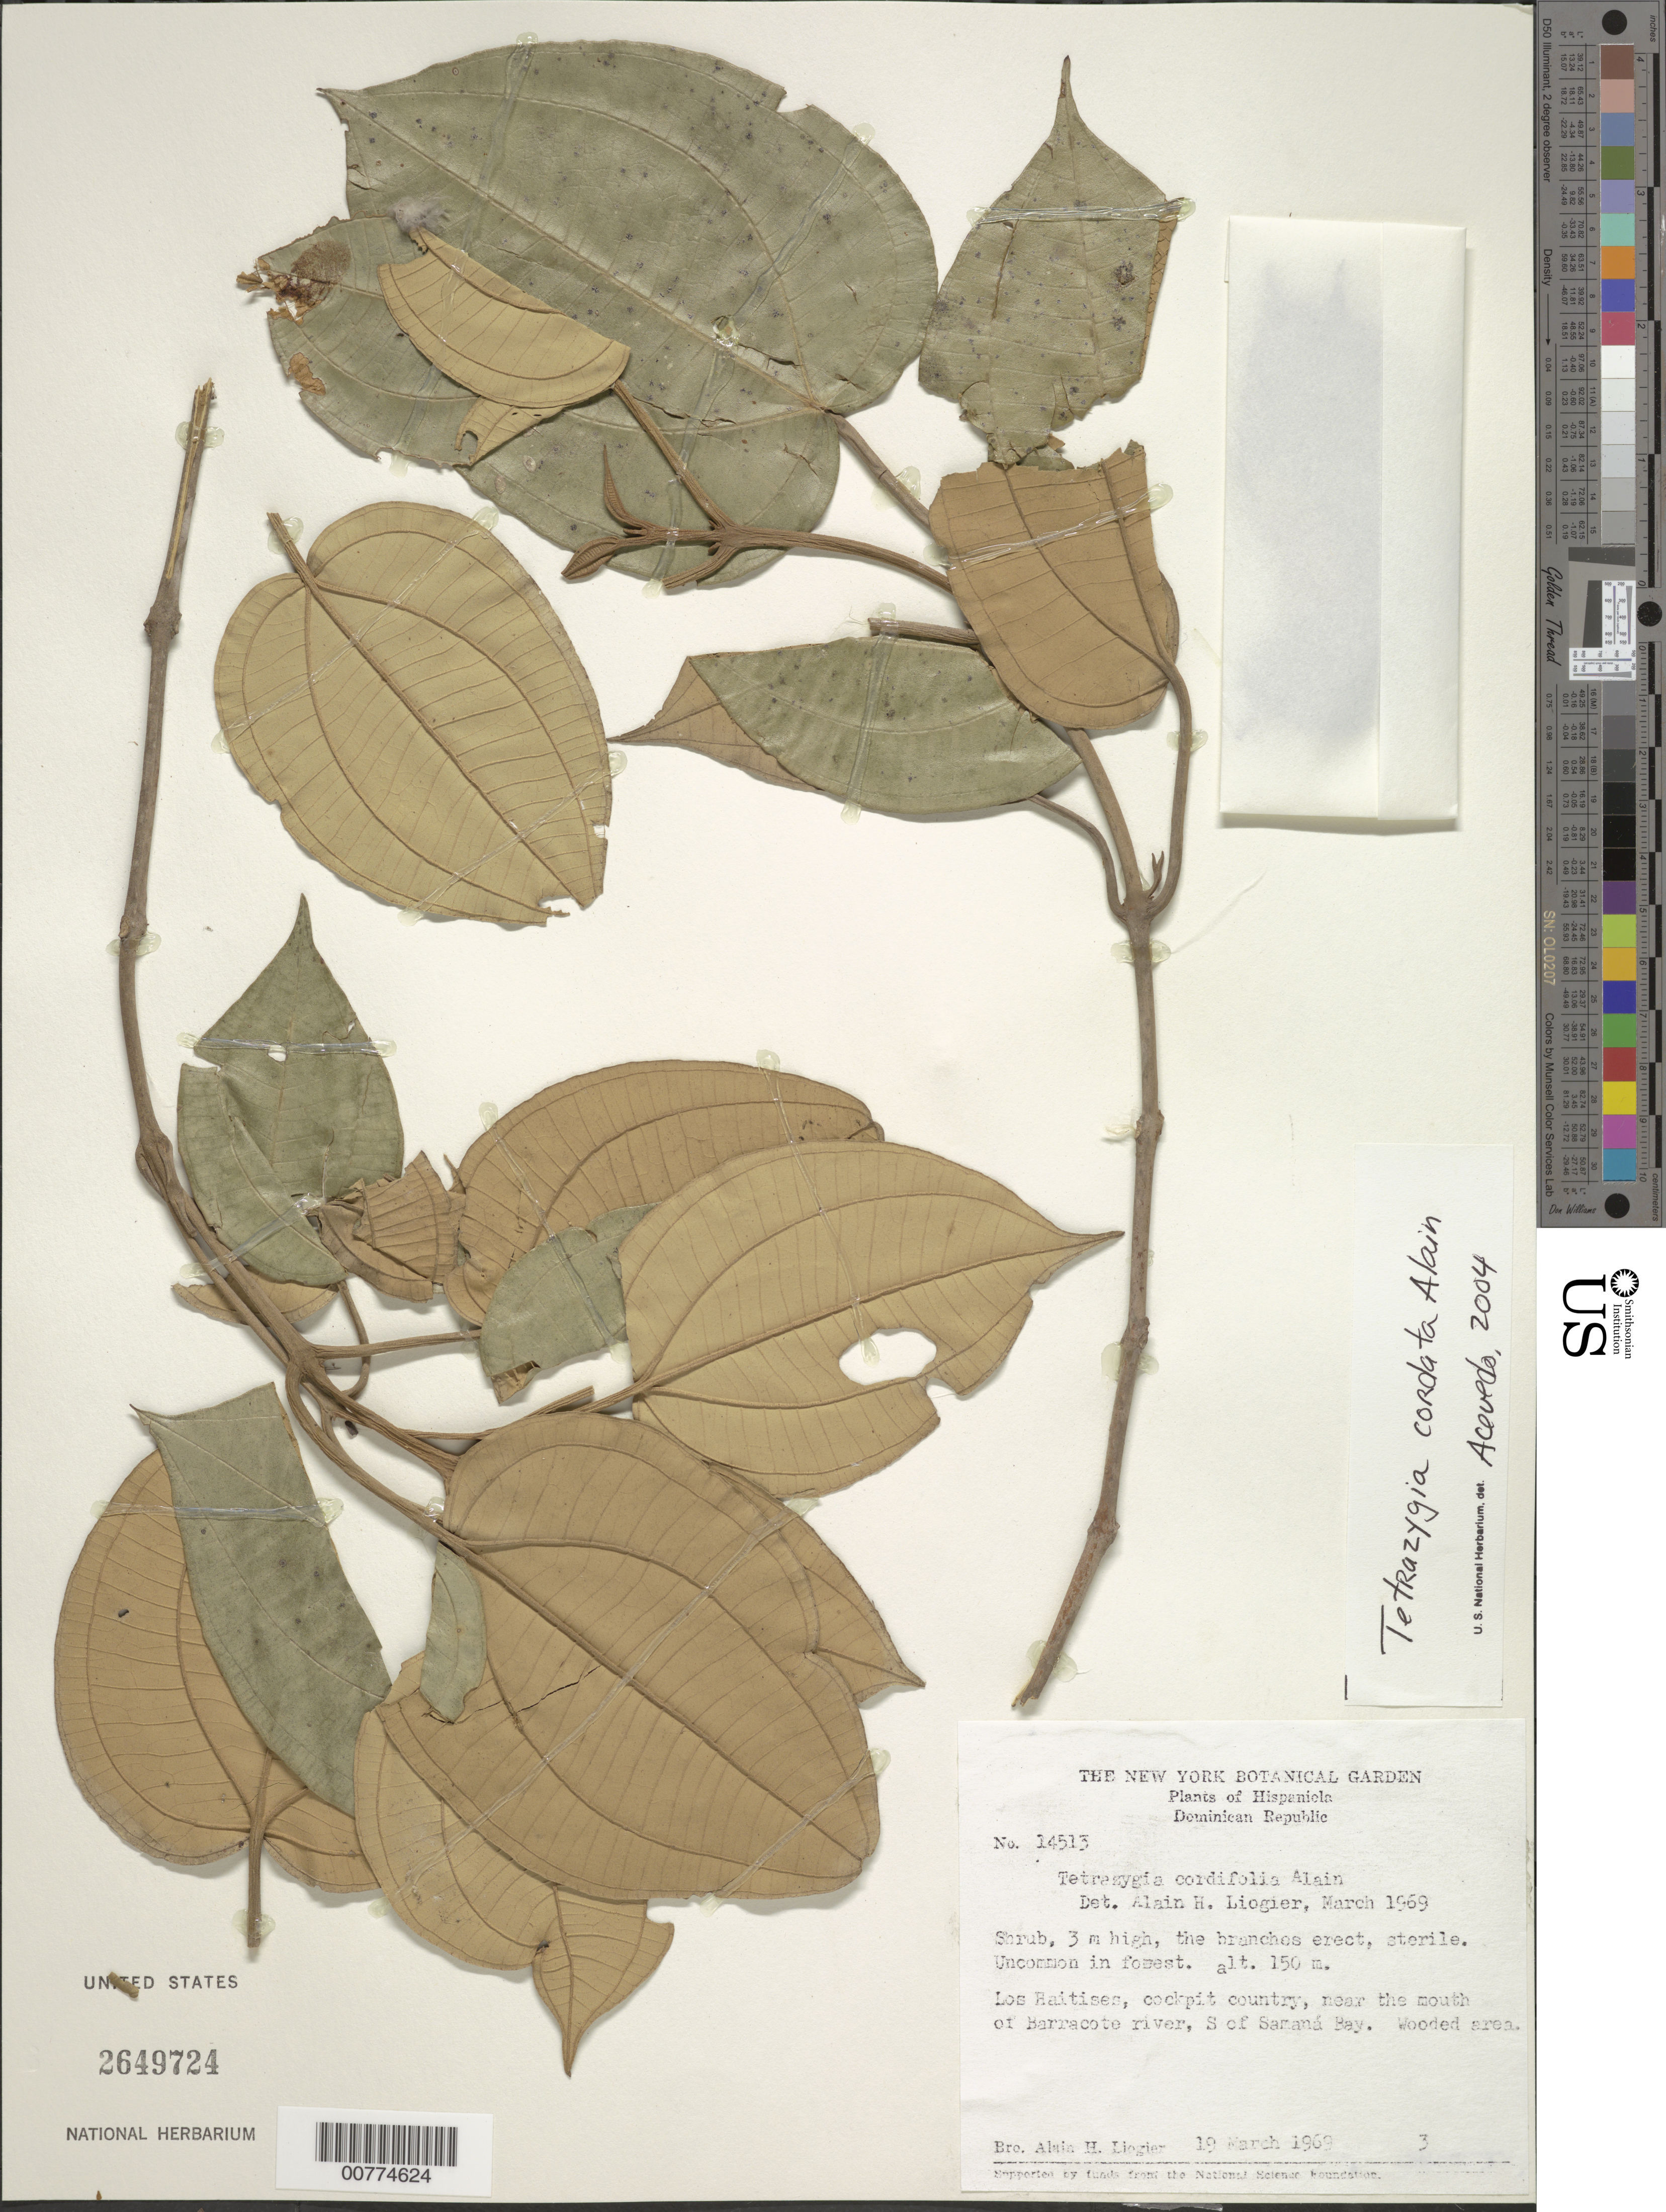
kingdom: Plantae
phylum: Tracheophyta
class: Magnoliopsida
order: Myrtales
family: Melastomataceae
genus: Miconia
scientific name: Miconia cordilamina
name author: Judd & Bécquer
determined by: Judd, Walter S.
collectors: A. H. Liogier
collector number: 14513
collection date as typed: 19 Mar 1969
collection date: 1969-03-19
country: Dominican Republic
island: Hispaniola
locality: Los Haitises, cockpit country, near the mouth of Barracote River, S of Samaná Bay.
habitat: Wooded area.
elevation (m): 150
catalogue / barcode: US 2649724